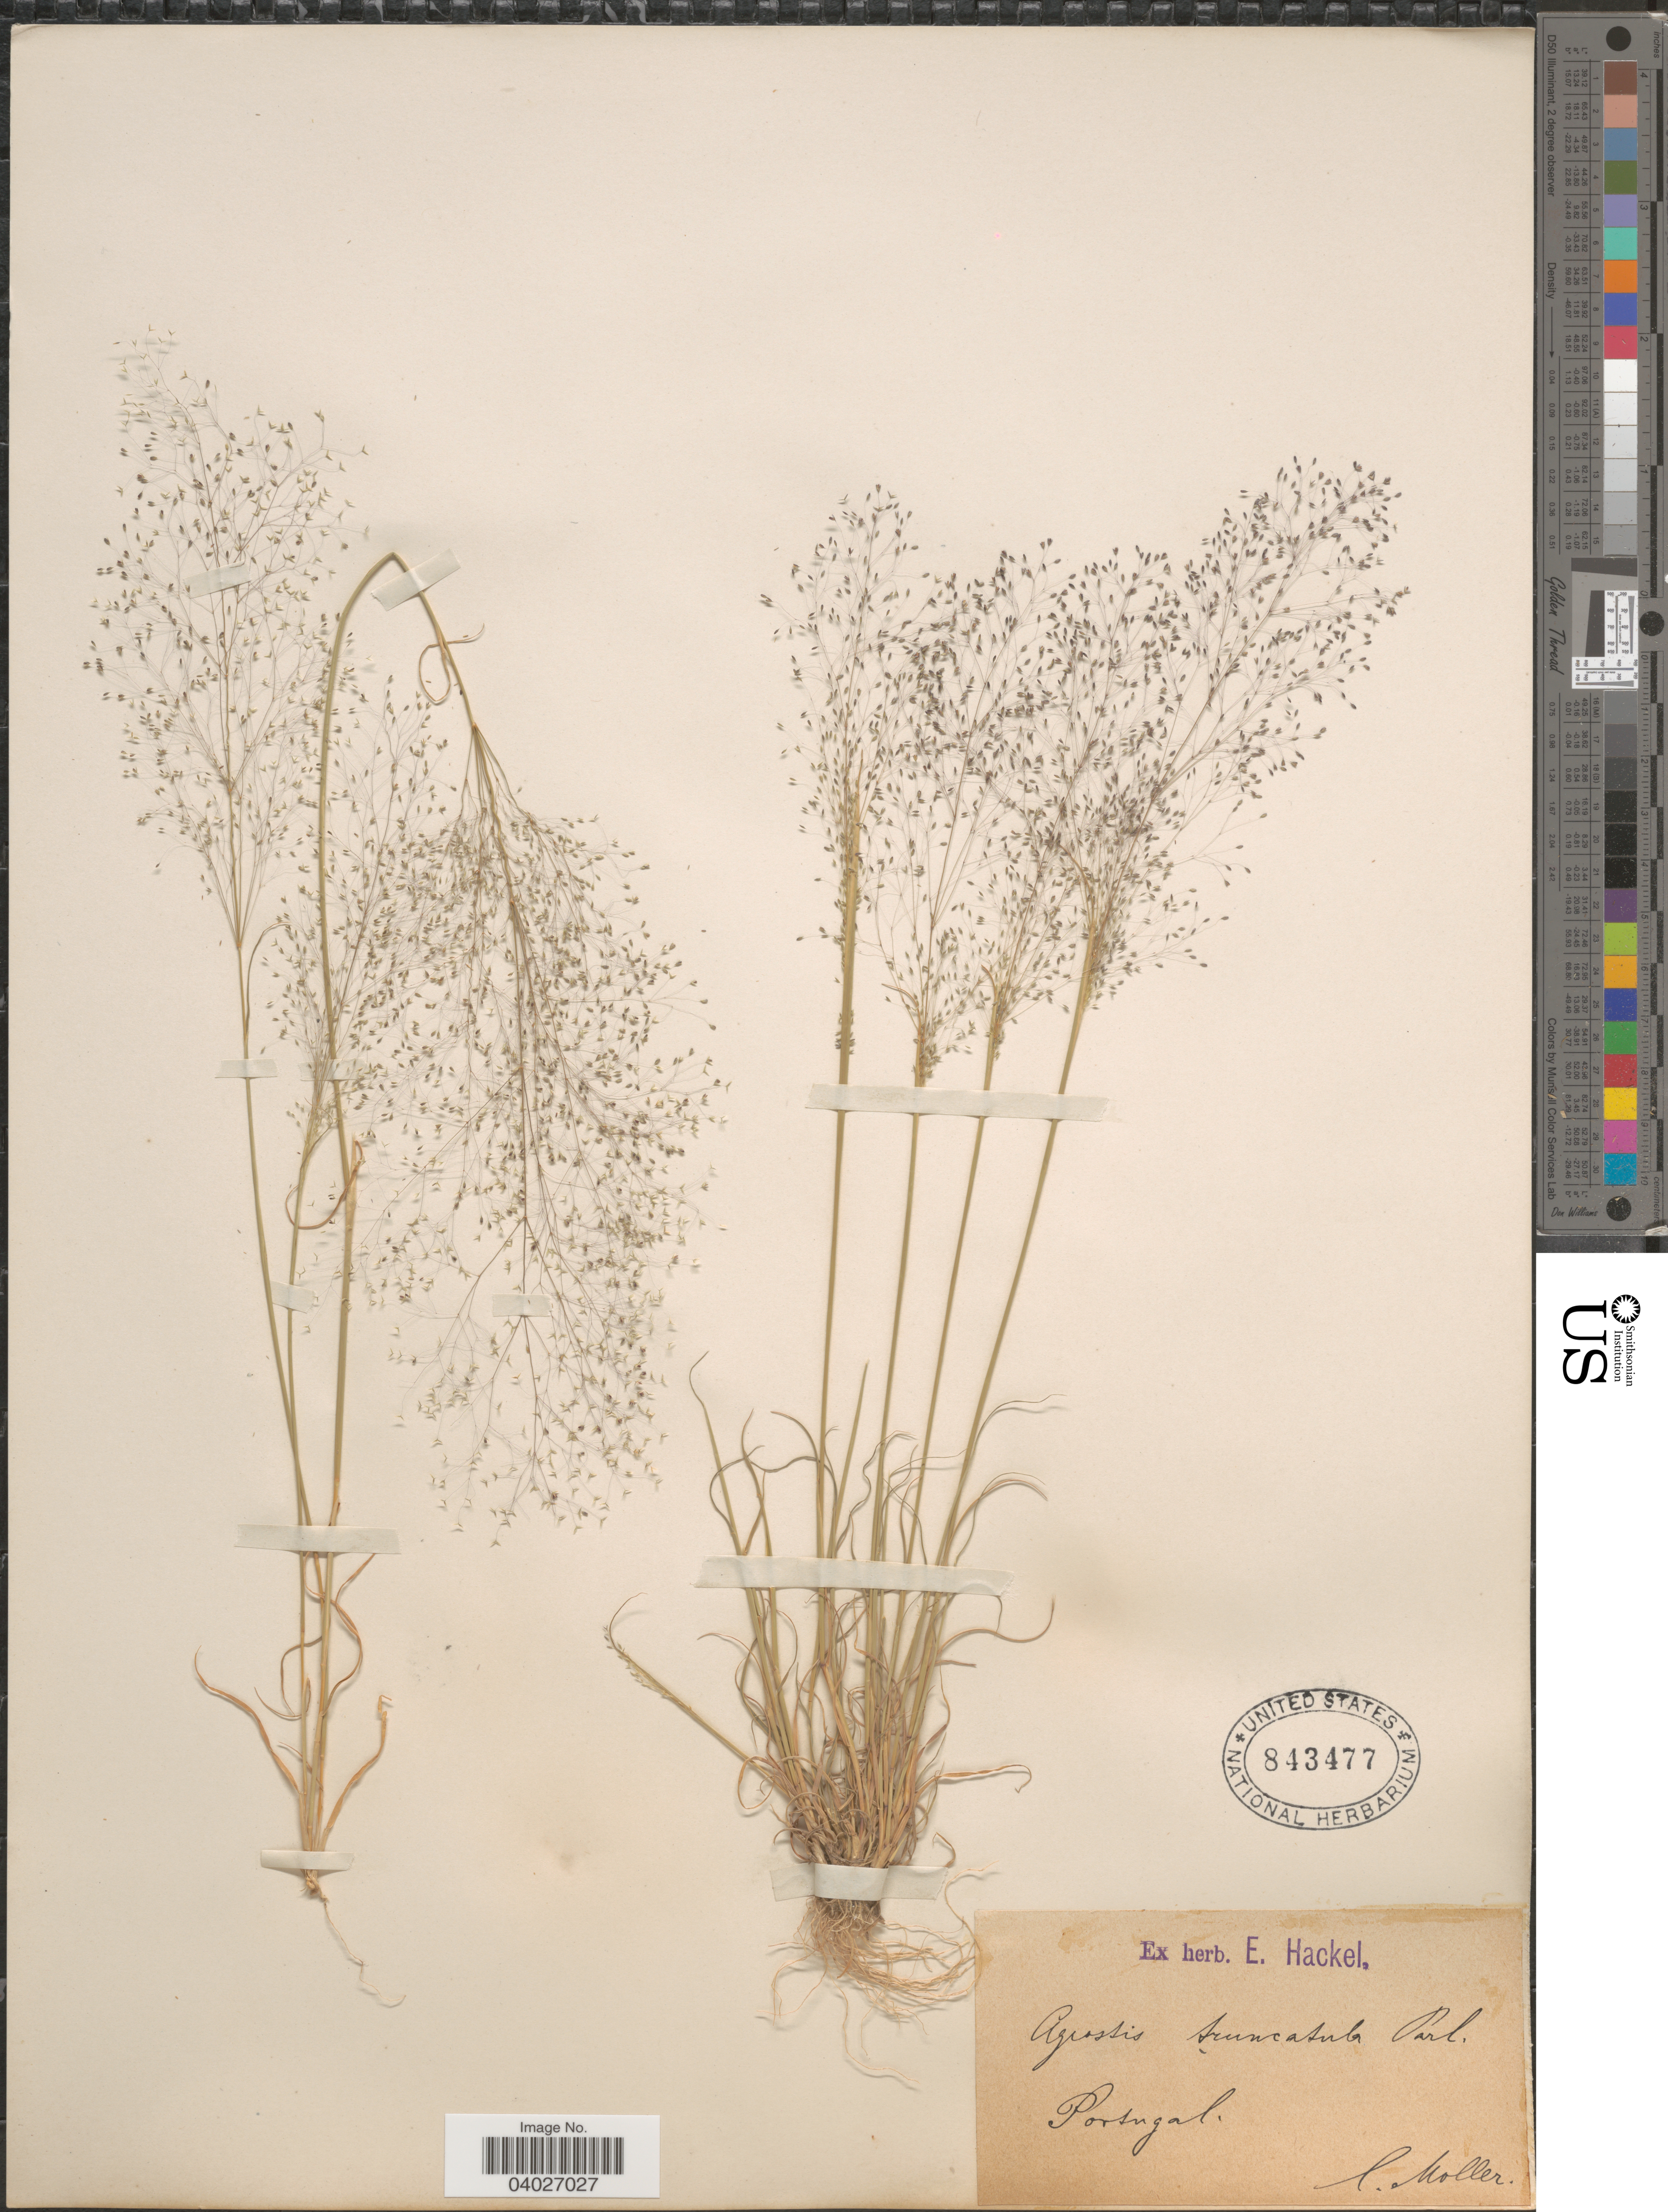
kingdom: Plantae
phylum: Tracheophyta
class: Liliopsida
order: Poales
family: Poaceae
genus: Agrostula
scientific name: Agrostula truncatula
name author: (Parl.) P.M. Peterson et al.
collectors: -. Moller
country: Portugal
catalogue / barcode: US 843477